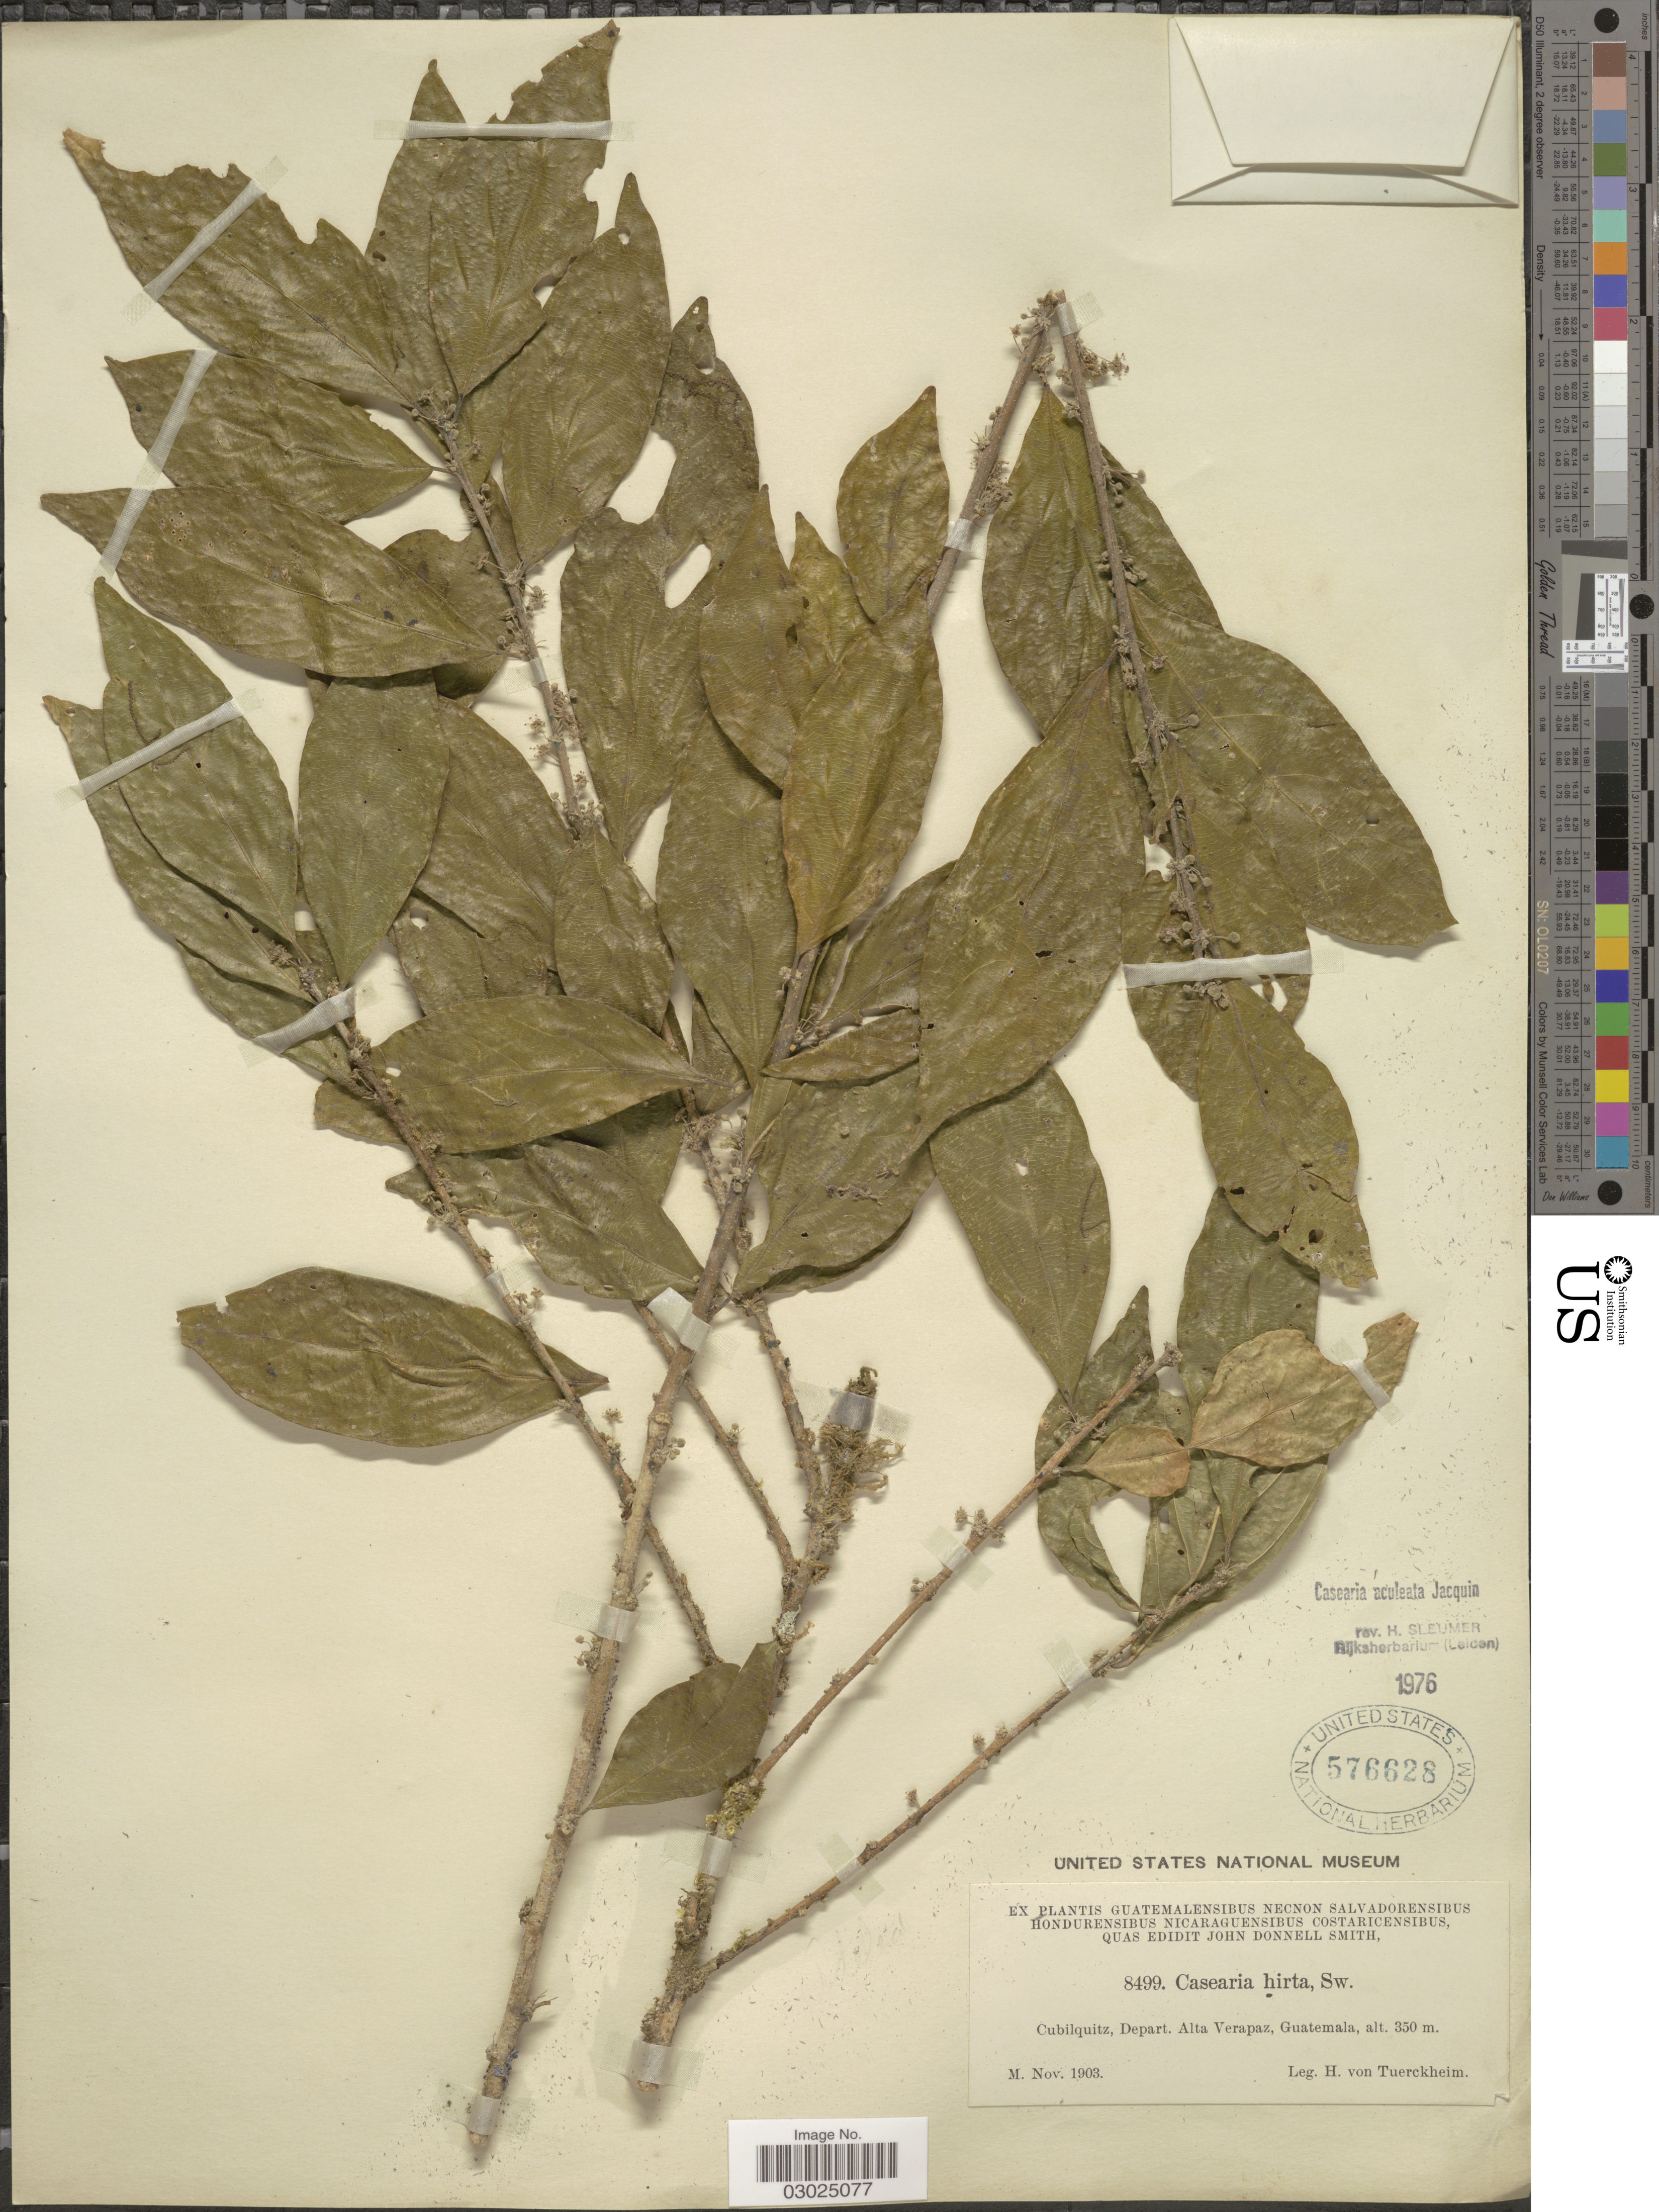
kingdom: Plantae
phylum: Tracheophyta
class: Magnoliopsida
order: Malpighiales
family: Salicaceae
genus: Casearia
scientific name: Casearia aculeata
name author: Jacq.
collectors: H. von Türckheim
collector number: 8499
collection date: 1903-11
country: Guatemala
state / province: Alta Verapaz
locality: Cubilquitz, Depart. Alta Verapaz.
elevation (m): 350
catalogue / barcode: US 576628